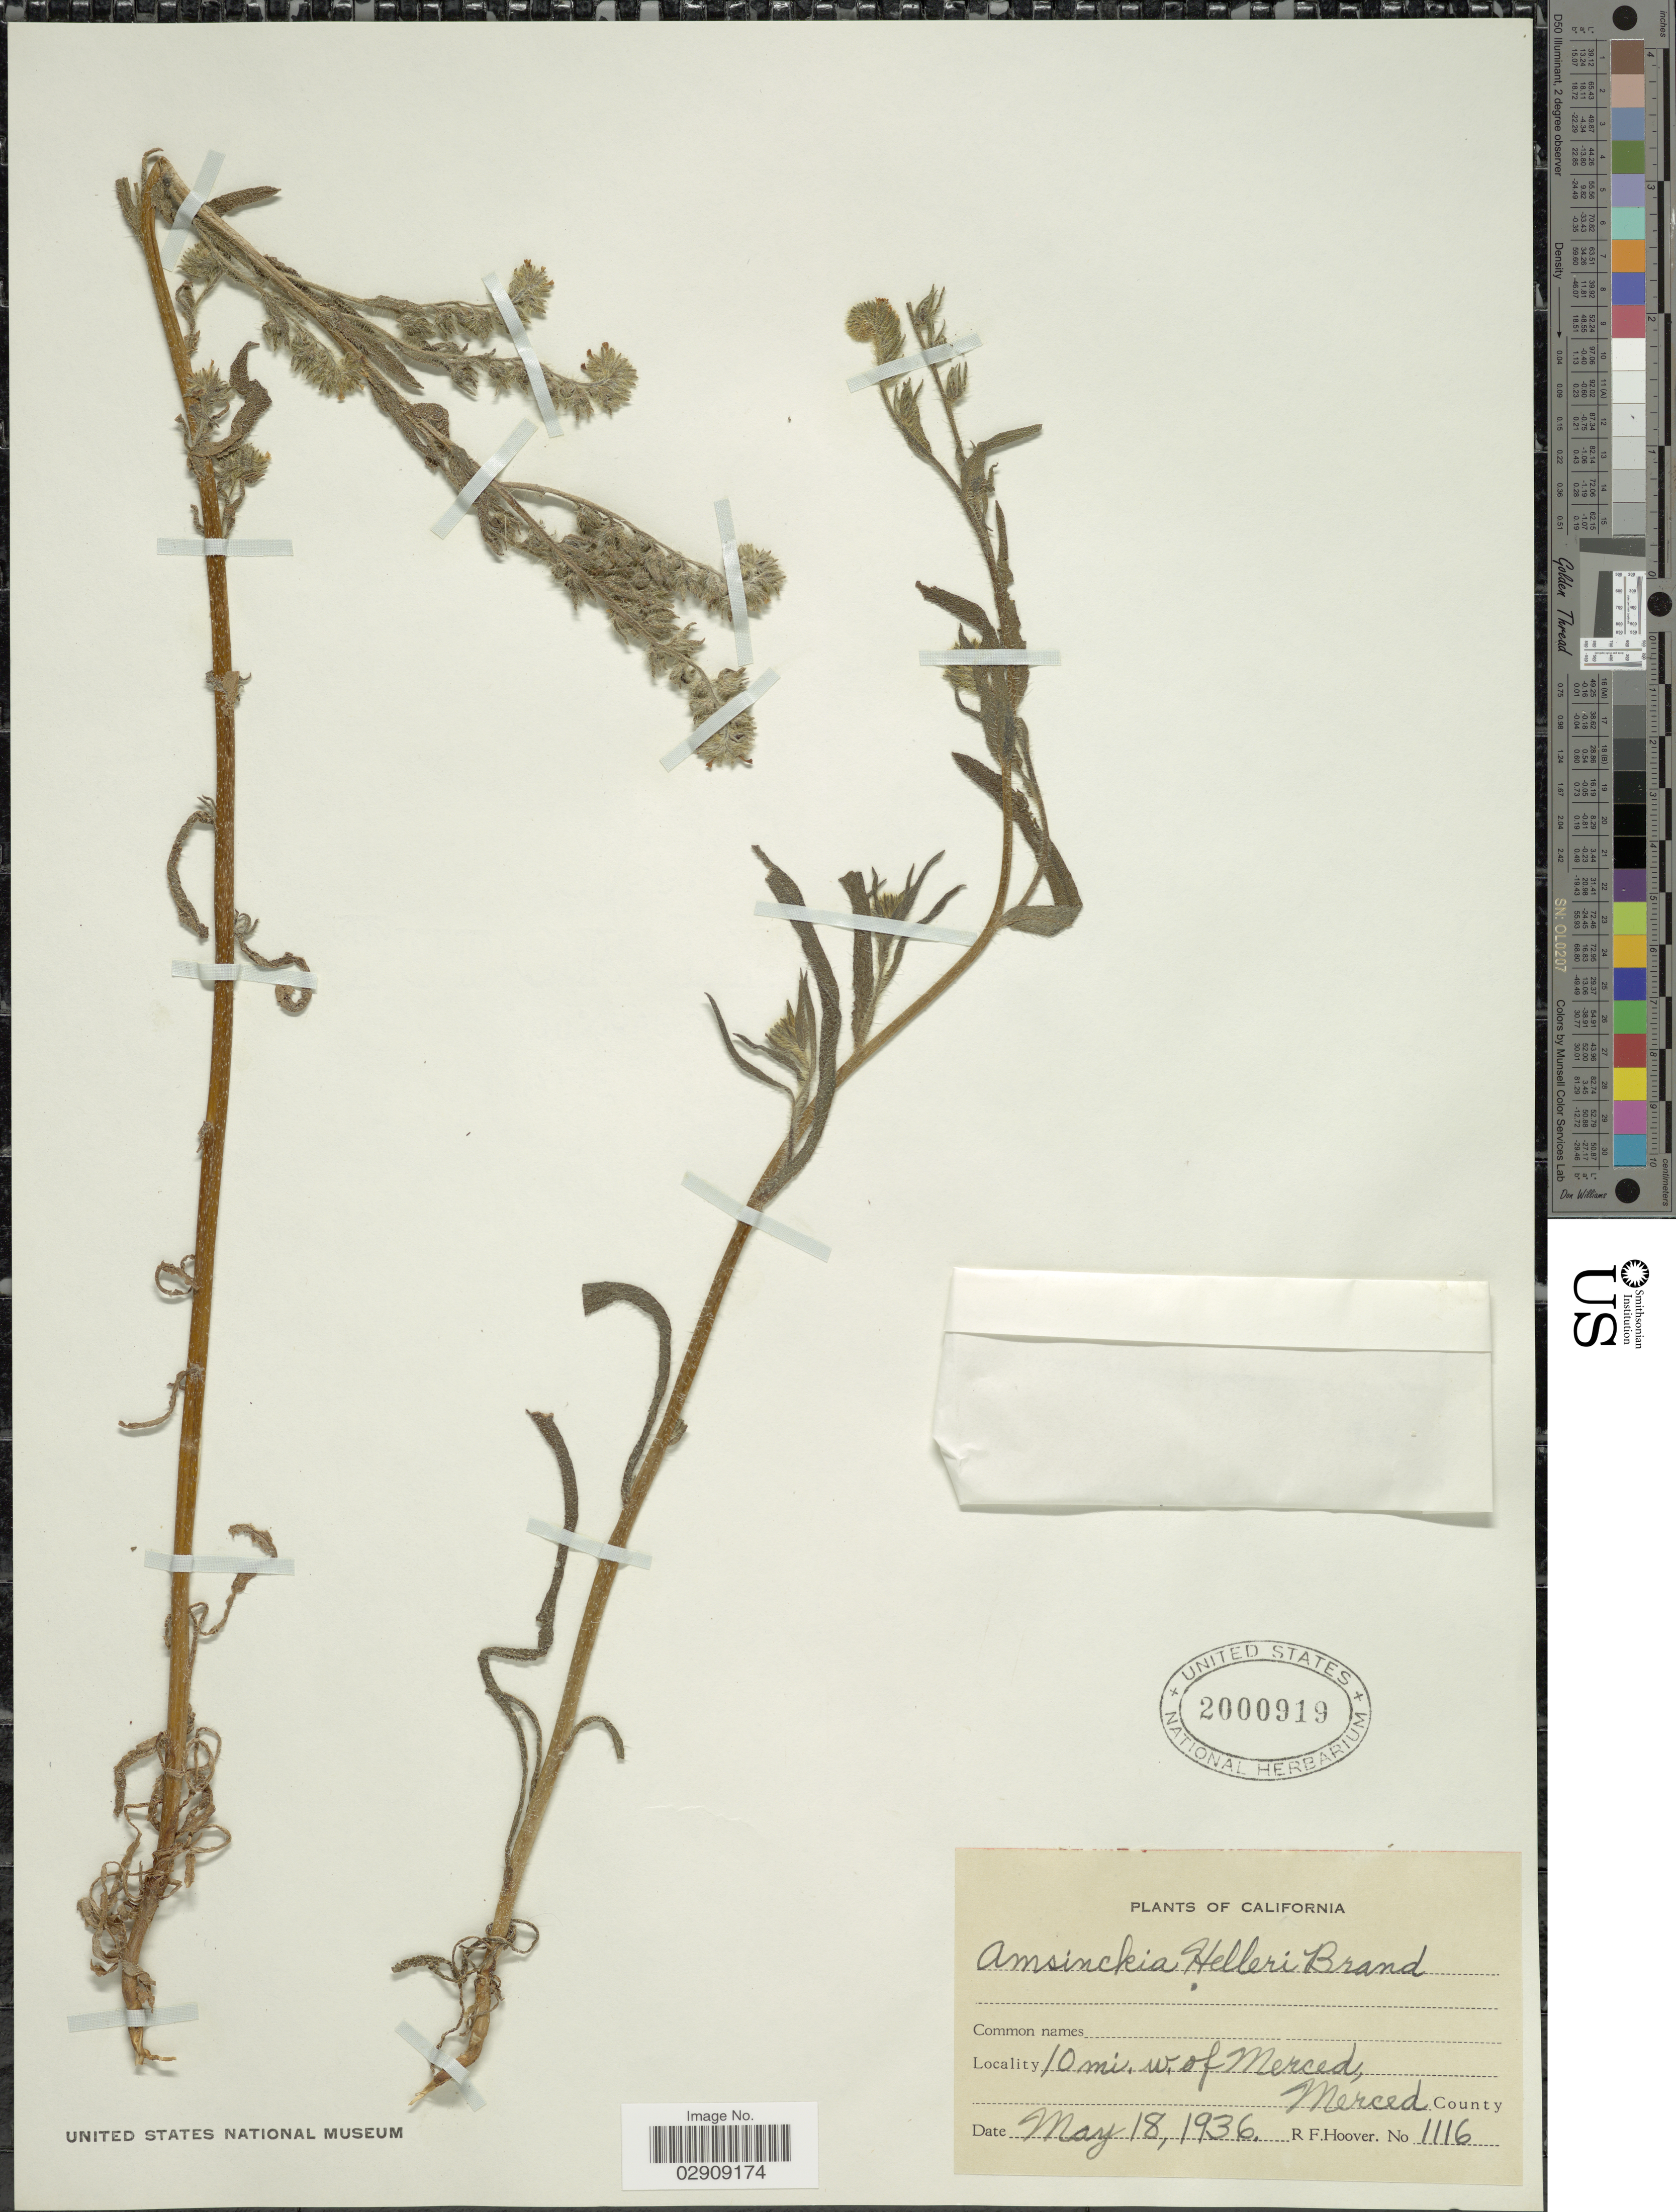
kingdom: Plantae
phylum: Tracheophyta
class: Magnoliopsida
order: Boraginales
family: Boraginaceae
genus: Amsinckia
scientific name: Amsinckia menziesii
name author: A. Nelson & J.F. Macbr.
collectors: R. F. Hoover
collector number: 1116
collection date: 1936-05-18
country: United States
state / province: California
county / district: Merced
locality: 10 mi. w. of Merced, Merced County.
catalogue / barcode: US 2000919